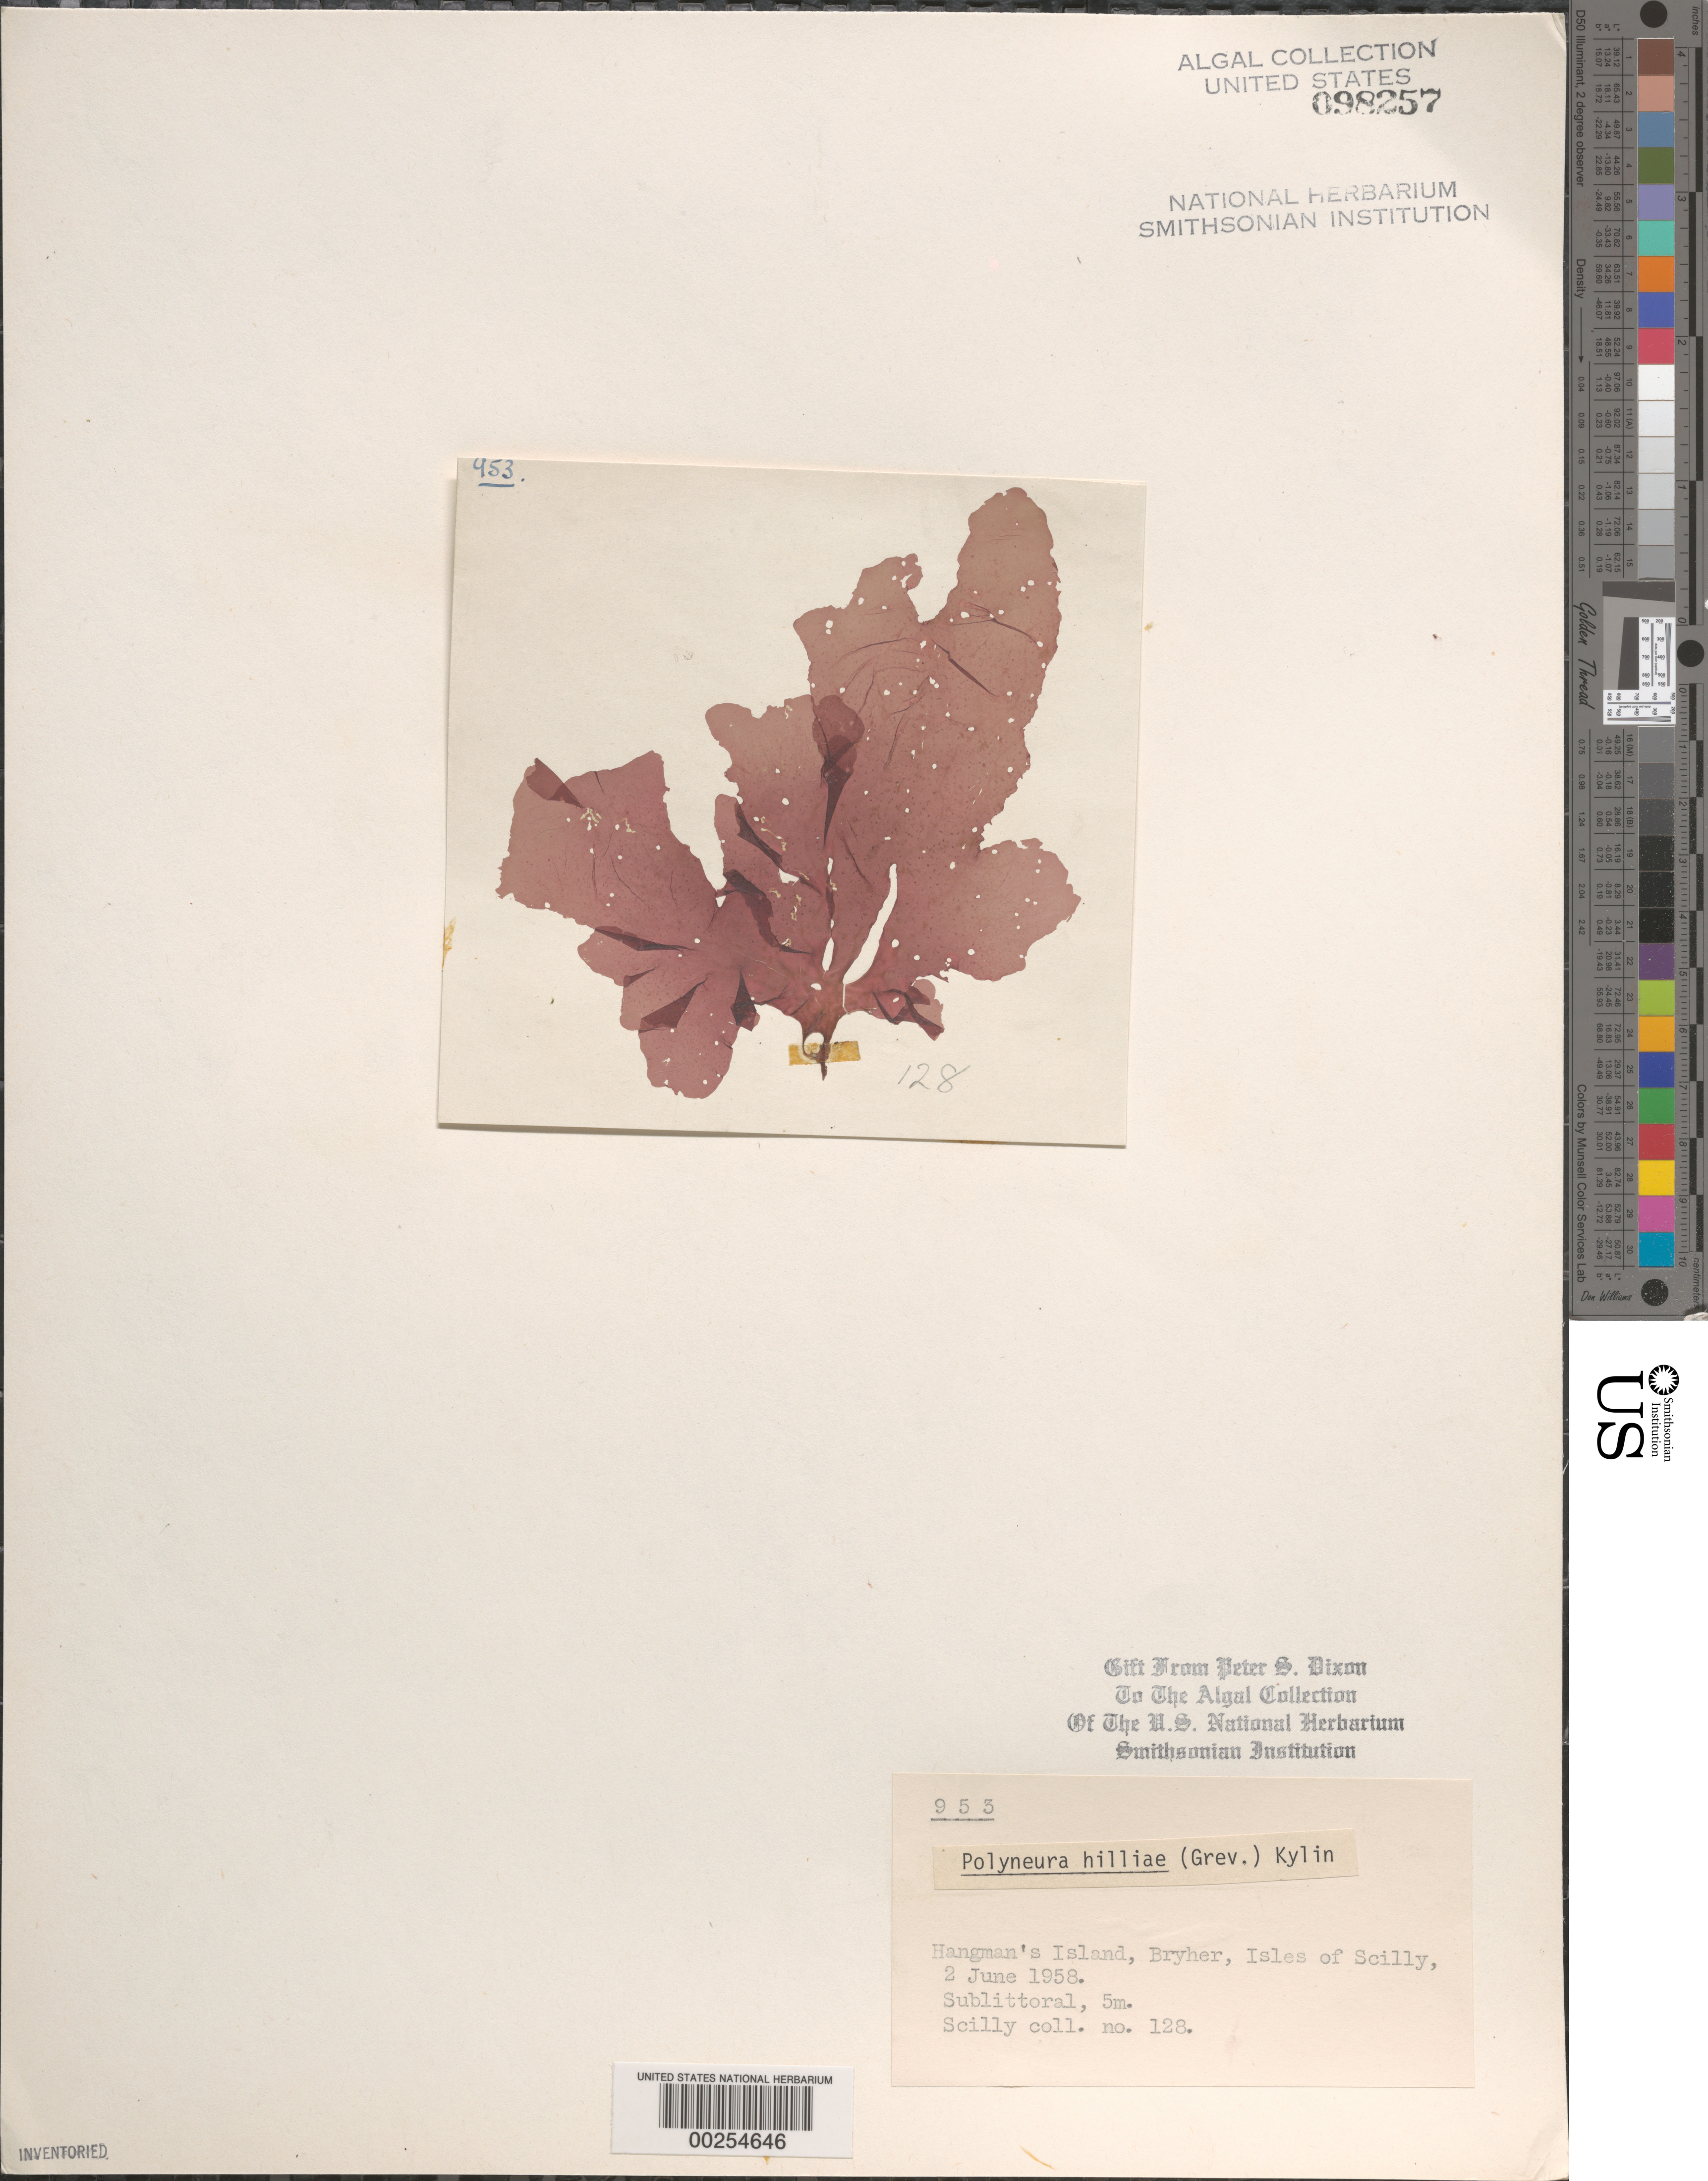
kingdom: Plantae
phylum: Rhodophyta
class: Florideophyceae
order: Ceramiales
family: Delesseriaceae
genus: Polyneura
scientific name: Polyneura bonnemaisonii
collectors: P. S. Dixon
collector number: PSD 953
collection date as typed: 02 Jun 1958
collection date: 1958-06-02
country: United Kingdom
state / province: England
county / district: Council of the Isles of Scilly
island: Bryher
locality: Hangman's Island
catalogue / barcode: US 98257